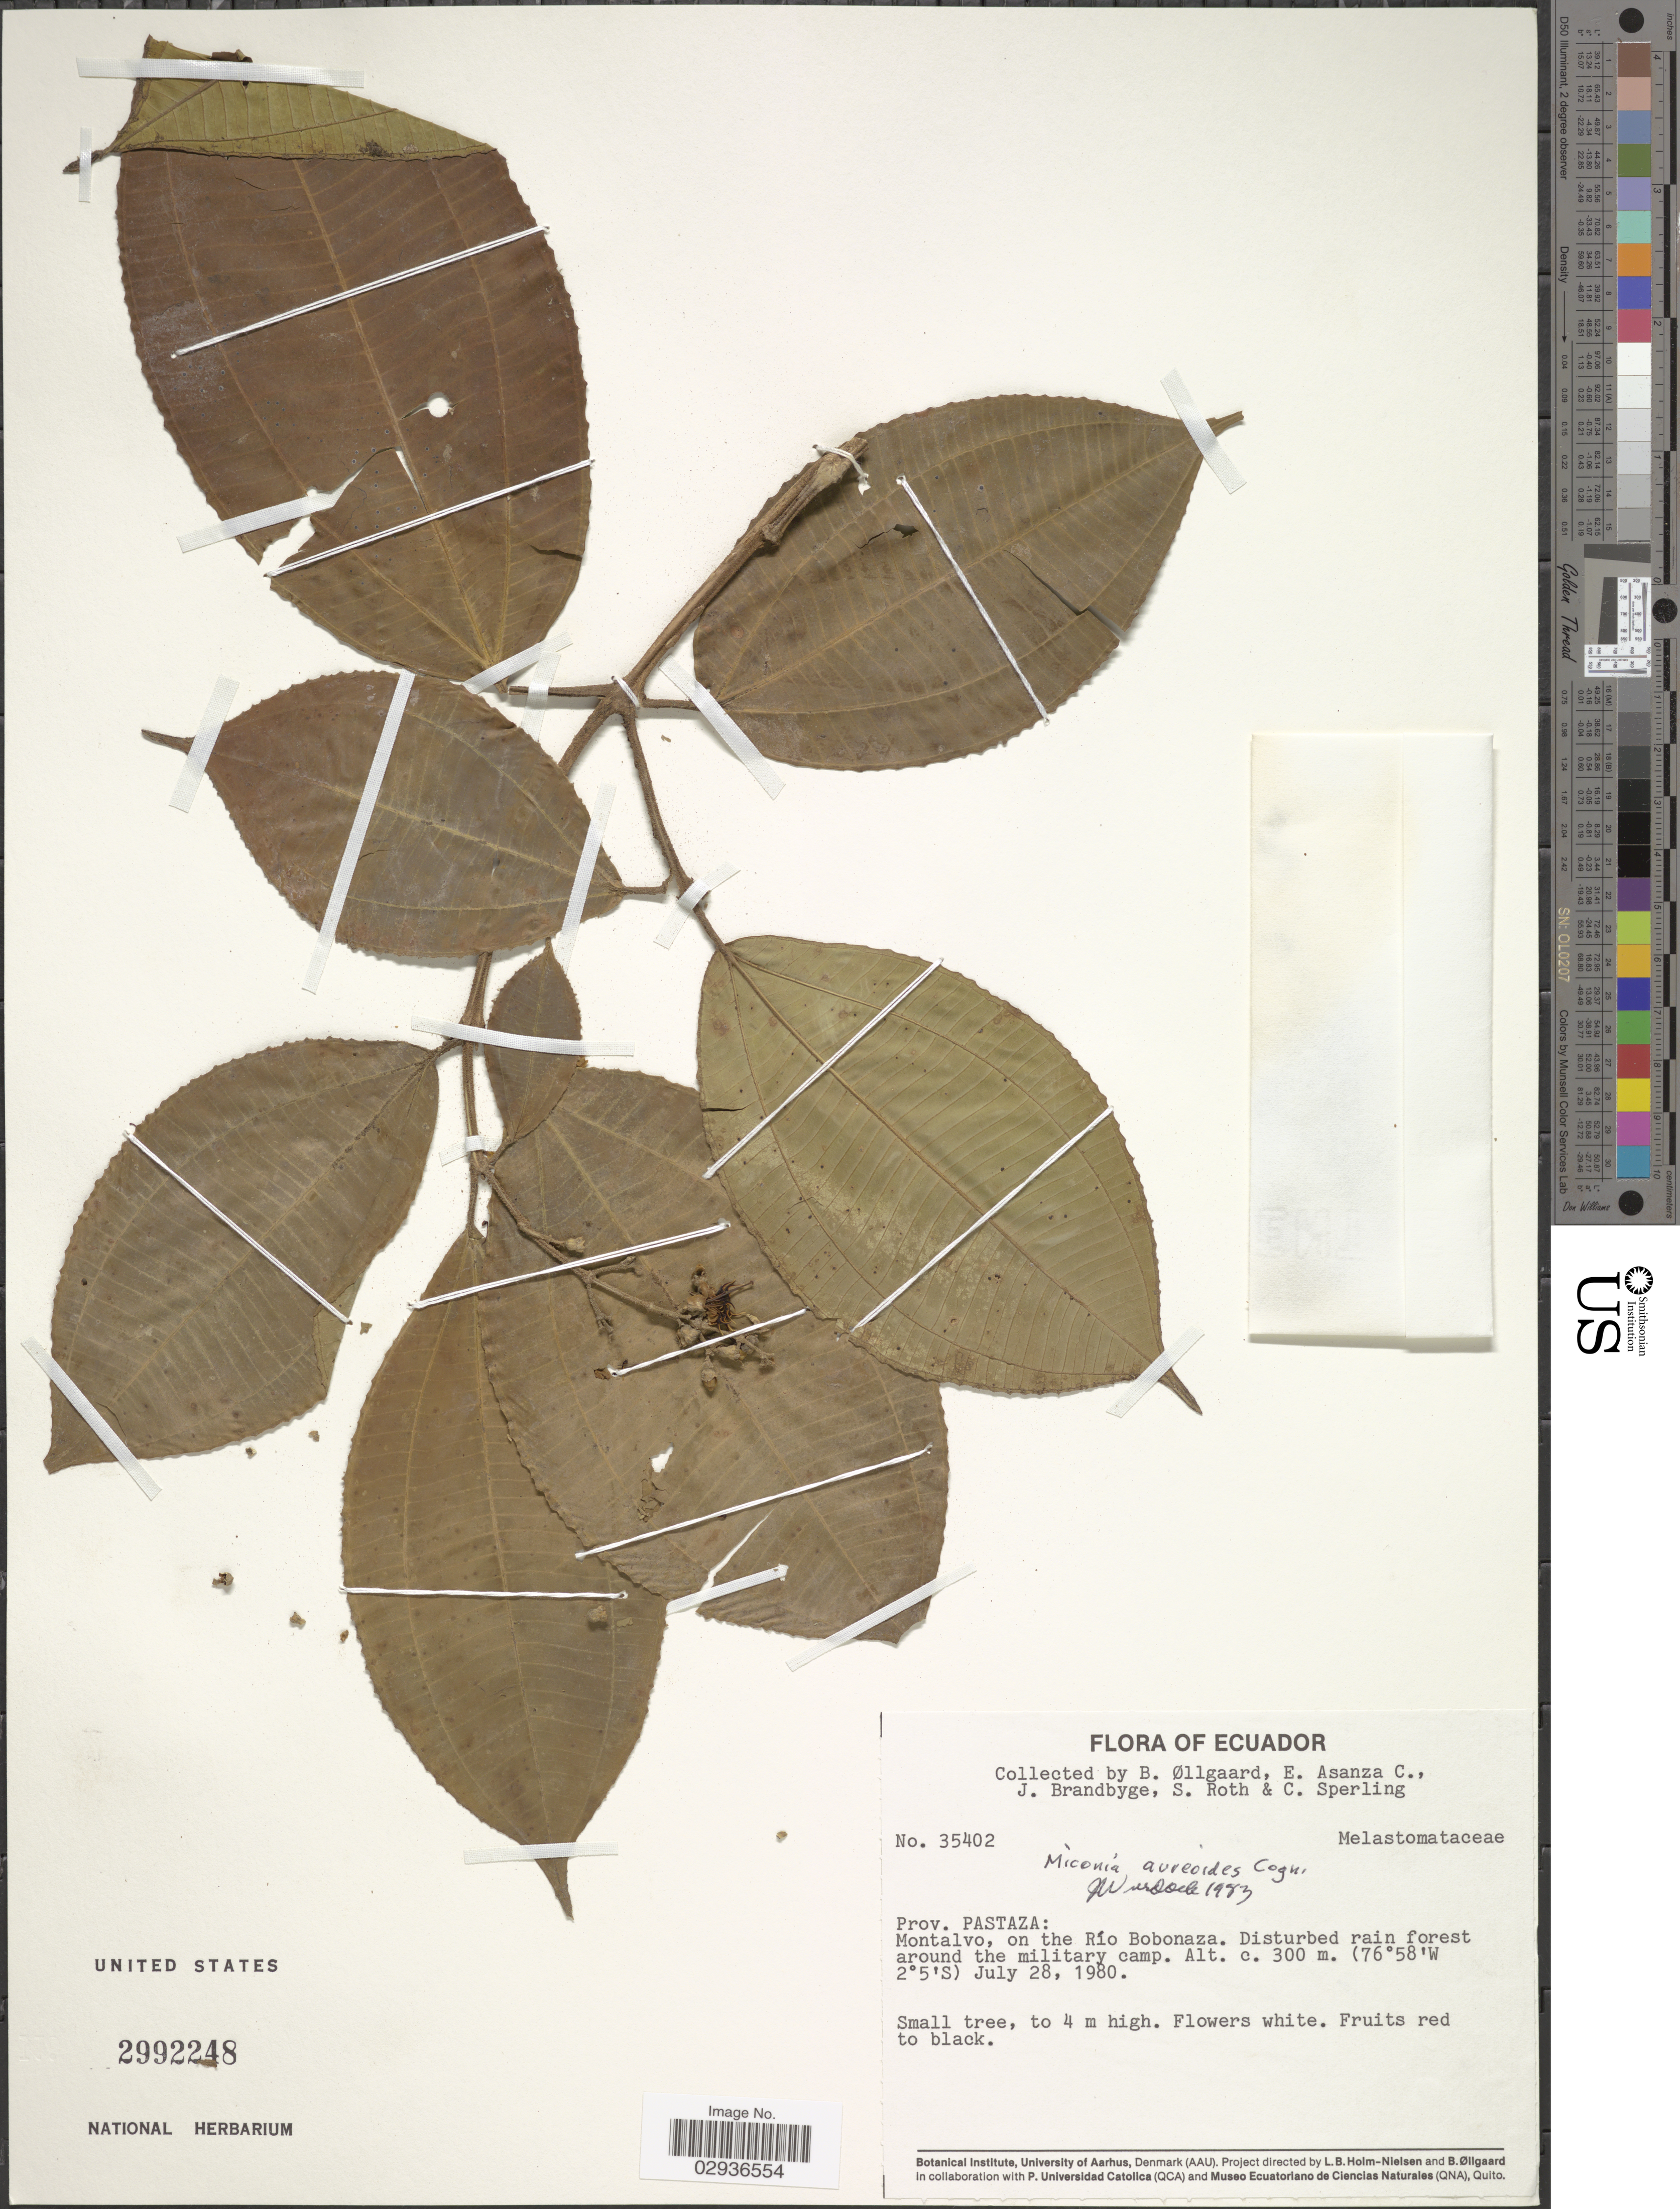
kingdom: Plantae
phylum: Tracheophyta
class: Magnoliopsida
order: Myrtales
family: Melastomataceae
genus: Miconia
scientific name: Miconia aureoides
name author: Cogn.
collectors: B. Øllgaard, E. Asanza C., J. Brandbyge, S. Roth & C. Sperling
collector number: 35402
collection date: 1980-07-28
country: Ecuador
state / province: Pastaza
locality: Montalvo, on the Río Bobonaza.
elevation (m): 300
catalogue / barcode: US 2992248